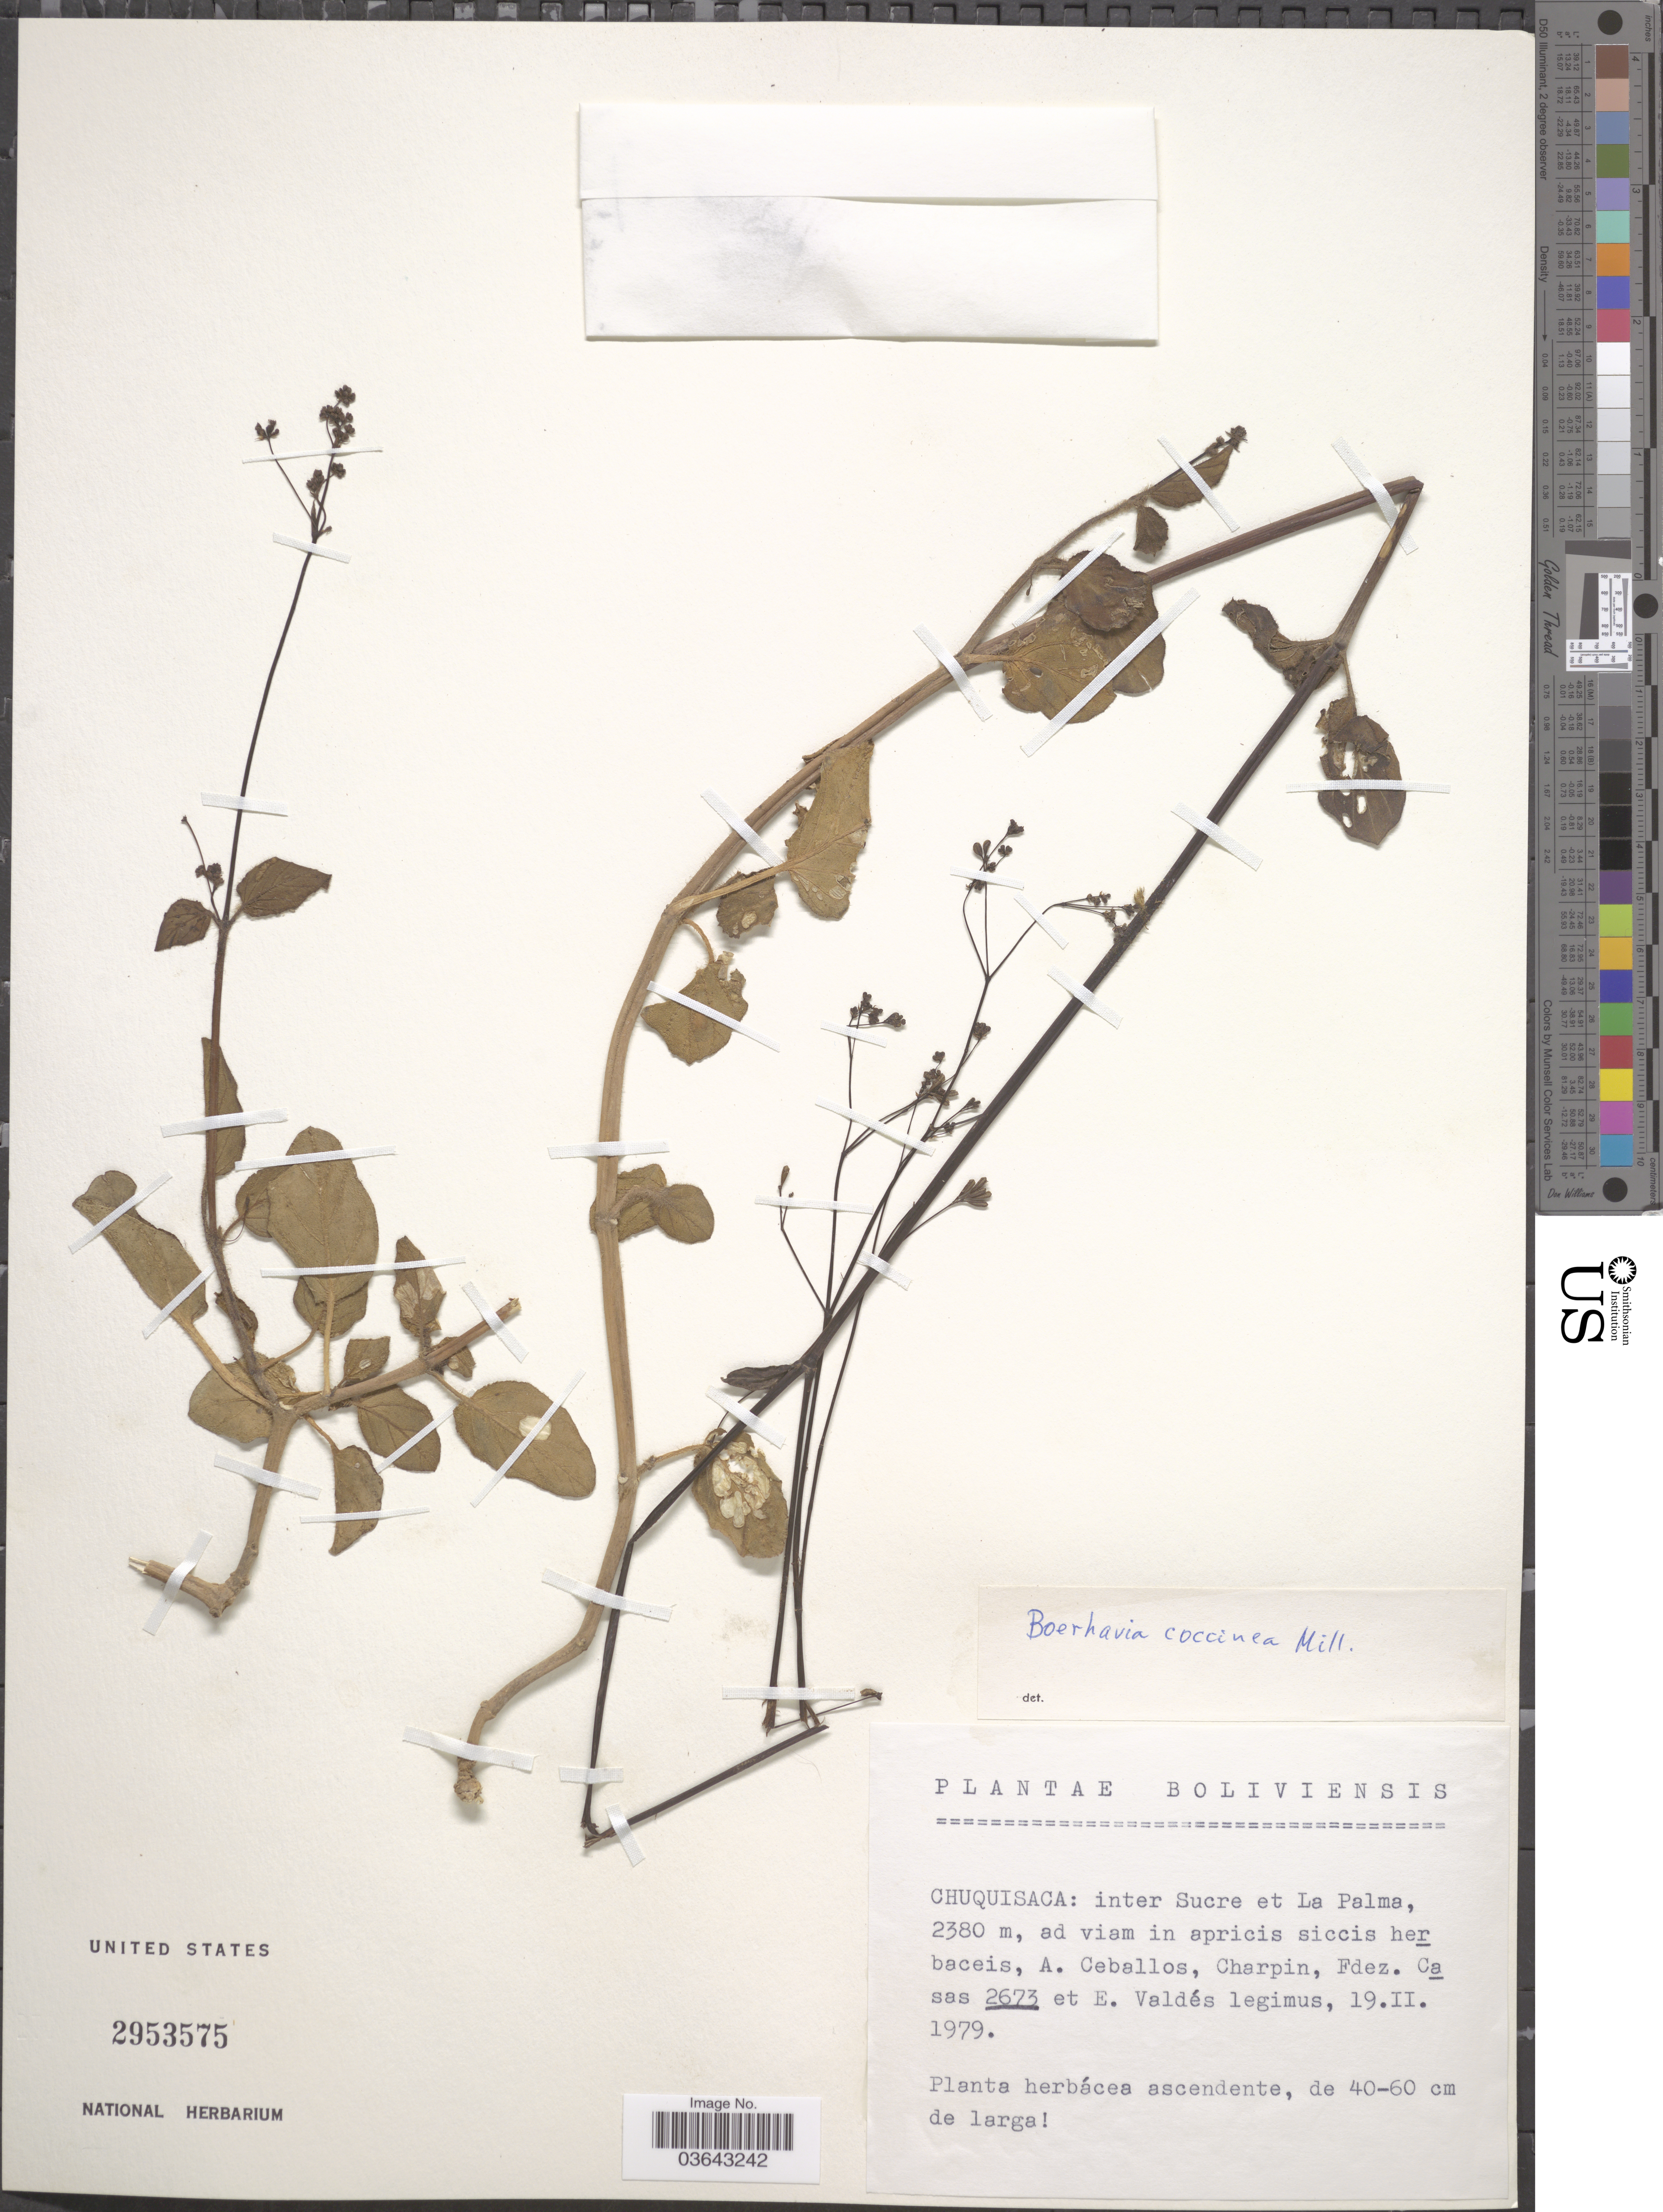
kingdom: Plantae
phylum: Tracheophyta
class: Magnoliopsida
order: Caryophyllales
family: Nyctaginaceae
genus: Boerhavia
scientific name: Boerhavia diffusa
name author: L.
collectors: A. Ceballos, Charpin, F. Casas & E. Valdés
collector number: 2673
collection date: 1979-02-19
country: Bolivia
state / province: Chuquisaca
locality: Inter Sucre et La Palma.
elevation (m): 2380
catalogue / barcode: US 2953575